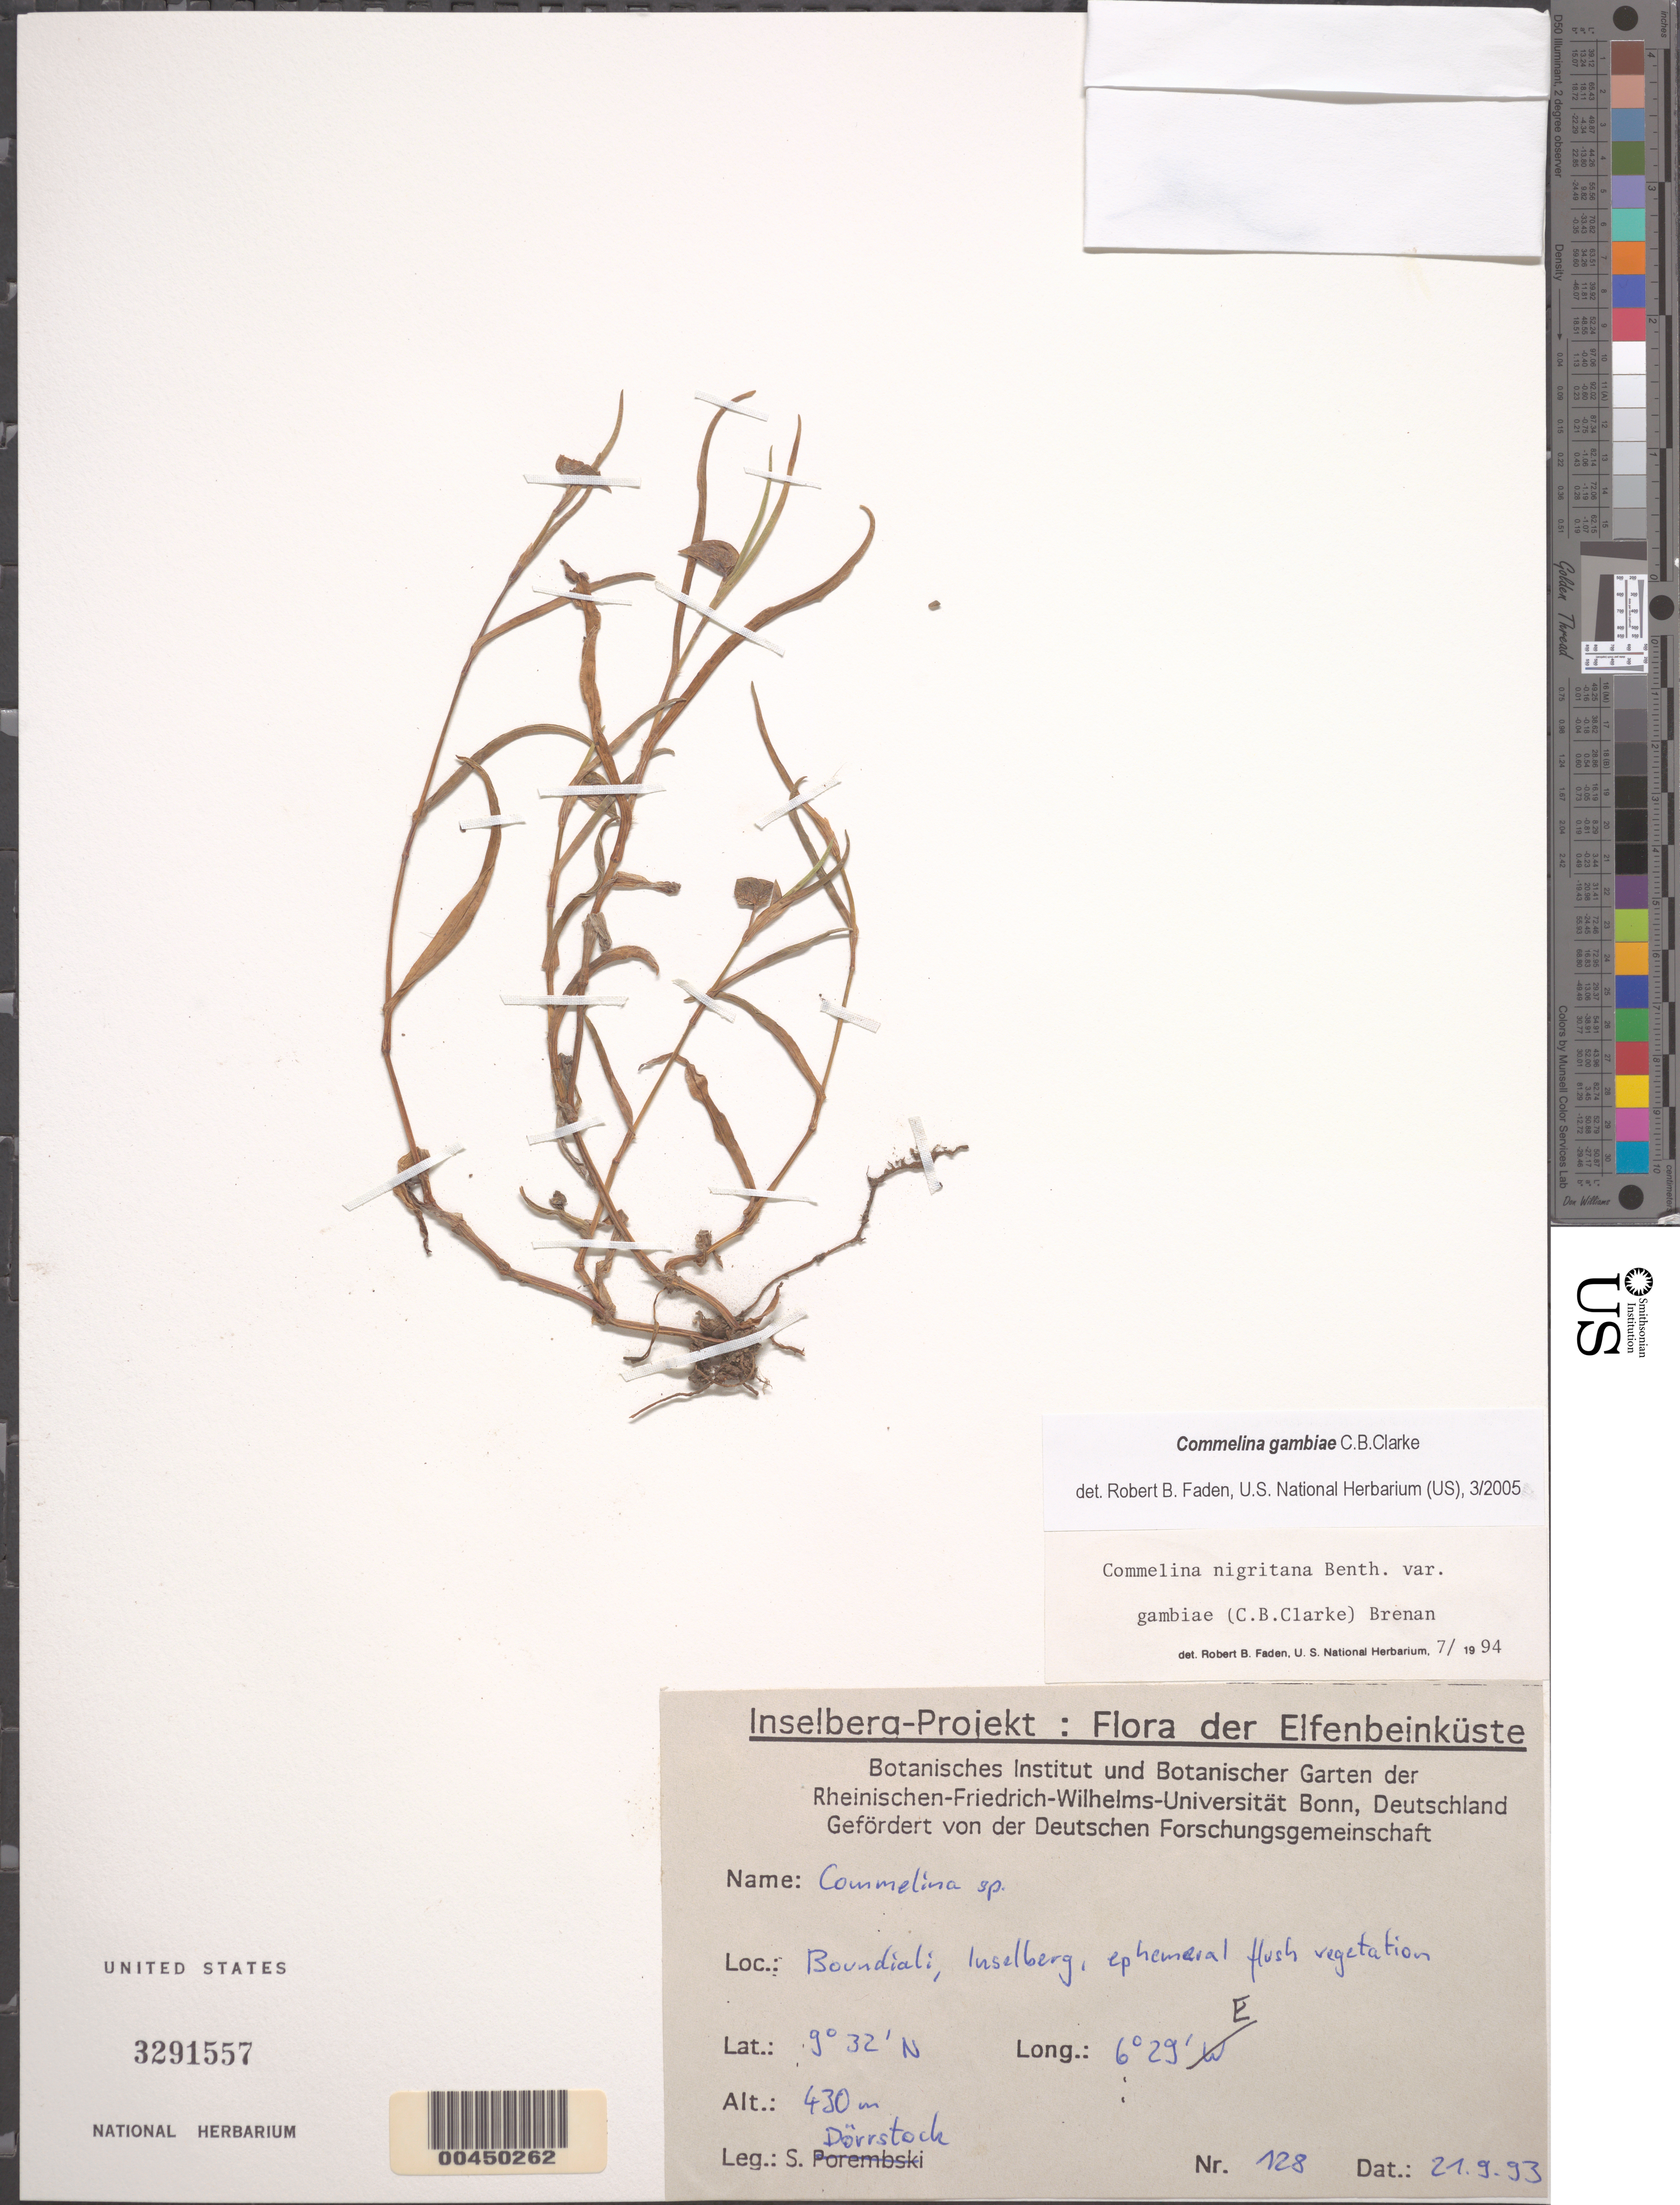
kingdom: Plantae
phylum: Tracheophyta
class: Liliopsida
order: Commelinales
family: Commelinaceae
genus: Commelina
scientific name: Commelina gambiae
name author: C.B. Clarke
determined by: Faden, Robert B., (US), Smithsonian Institution - National Museum of Natural History (UNITED STATES)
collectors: -. Dorrstock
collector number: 128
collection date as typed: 21 Sep 1993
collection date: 1993-09-21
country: Ivory Coast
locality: Boundiali, Inselberg. [Boundiali, Isolated Mountain]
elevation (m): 430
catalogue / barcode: US 3291557